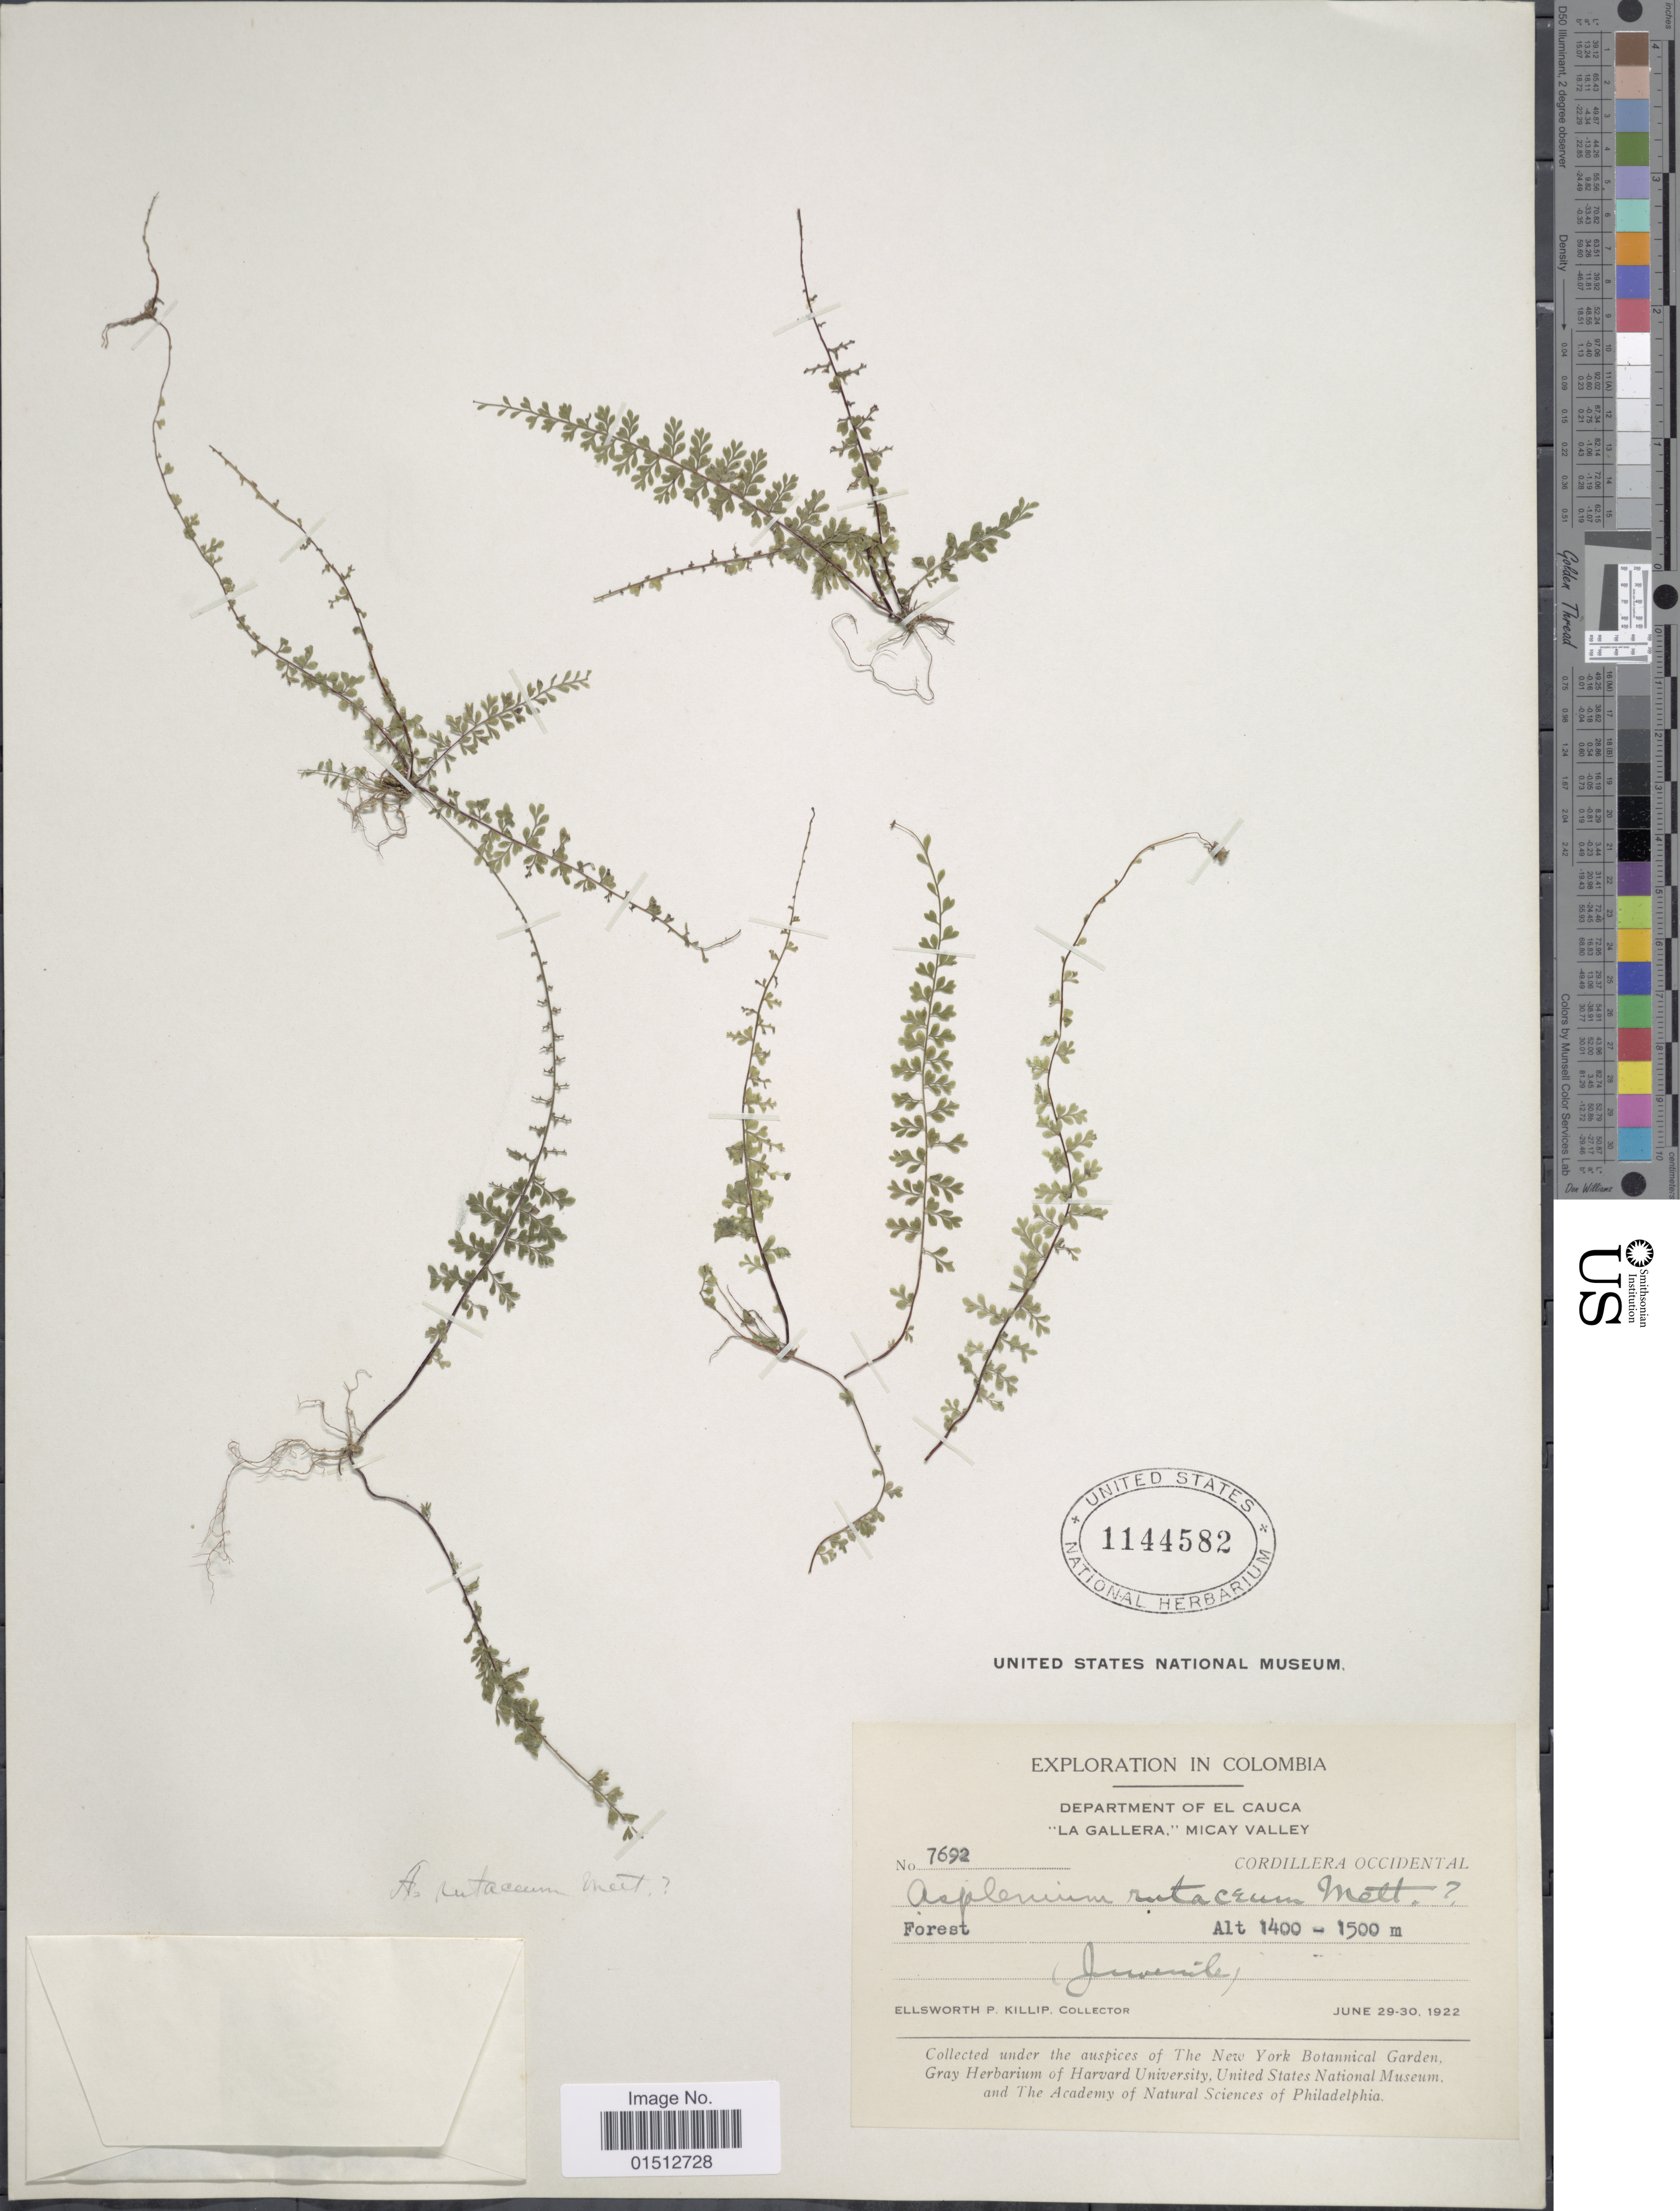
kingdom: Plantae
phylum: Tracheophyta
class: Polypodiopsida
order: Polypodiales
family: Aspleniaceae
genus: Asplenium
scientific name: Asplenium rutaceum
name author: (Willd.) Mett.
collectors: E. P. Killip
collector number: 7692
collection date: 1922-06-29/1922-06-30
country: Colombia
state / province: Cauca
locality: Department of El Cauca, "La Gallera," Micay Valley. Cordillera Valley. Juvenile.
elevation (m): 1400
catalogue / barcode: US 1144582